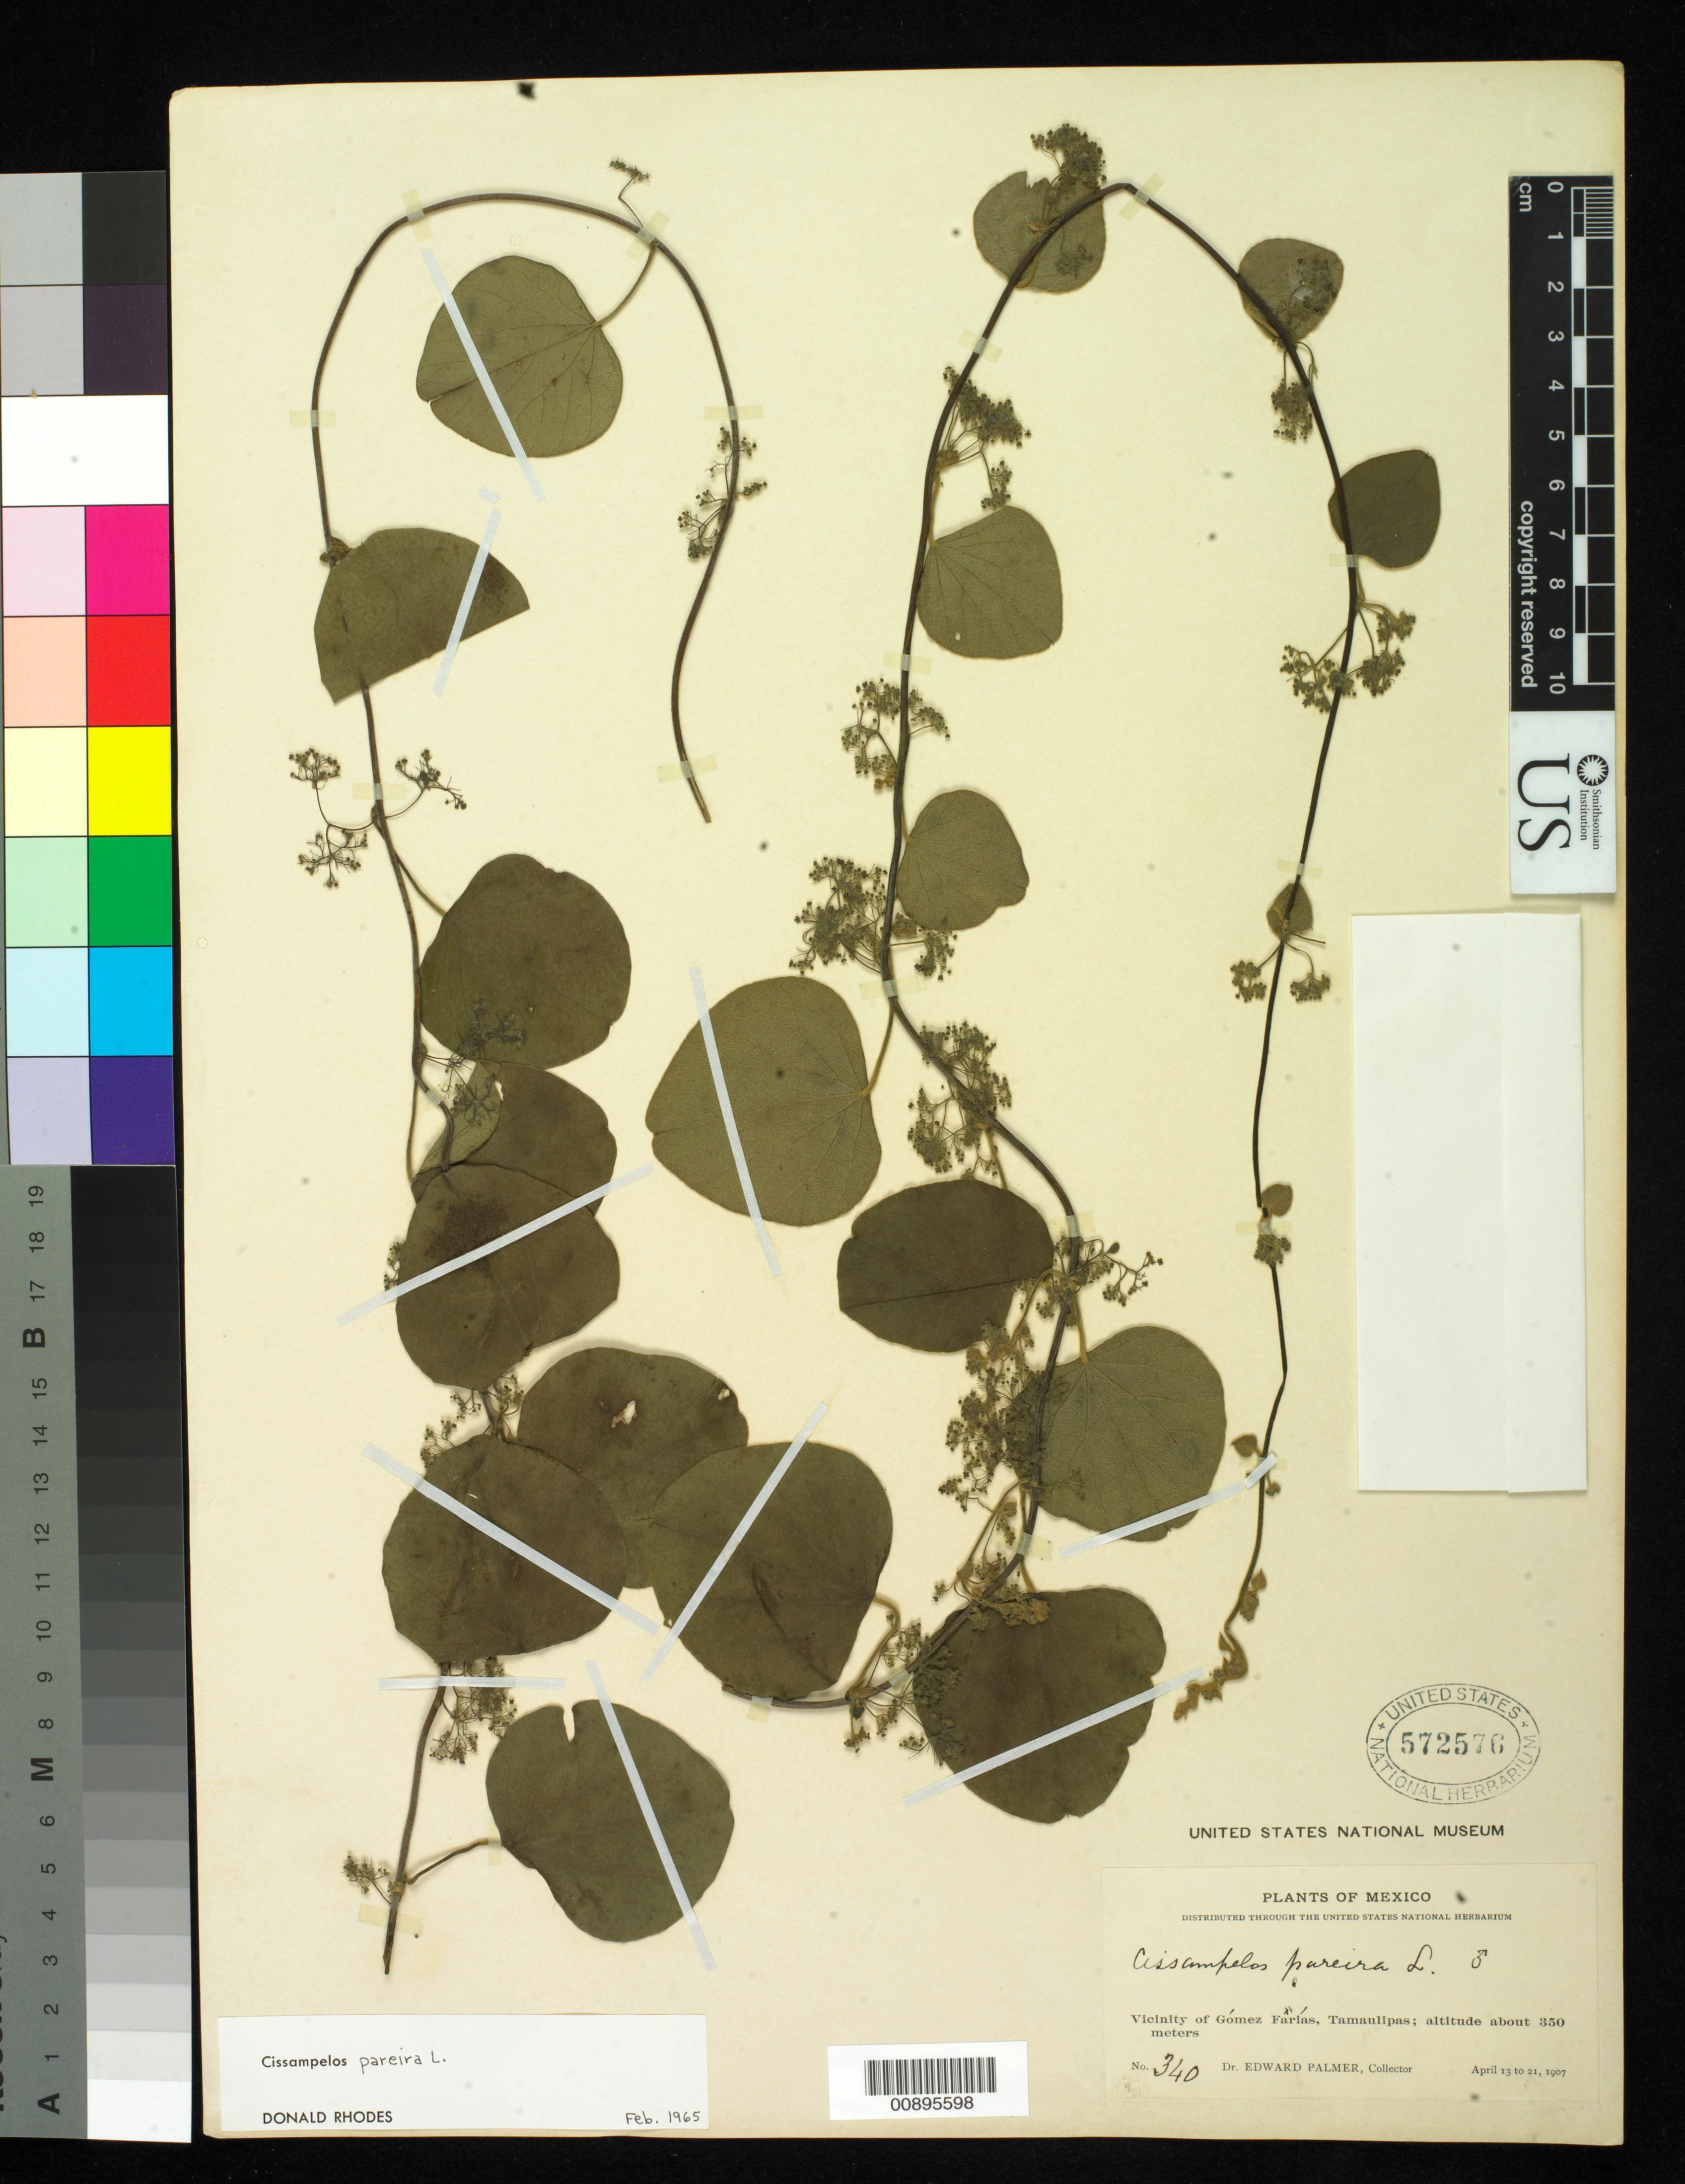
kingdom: Plantae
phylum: Tracheophyta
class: Magnoliopsida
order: Ranunculales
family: Menispermaceae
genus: Cissampelos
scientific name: Cissampelos pareira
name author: L.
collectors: E. Palmer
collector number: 340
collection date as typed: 13 Apr 1907 to 21 Apr 1907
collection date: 1907-04-13/1907-04-21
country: Mexico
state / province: Tamaulipas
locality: Vicinity of Gómez Farias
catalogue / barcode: US 572576